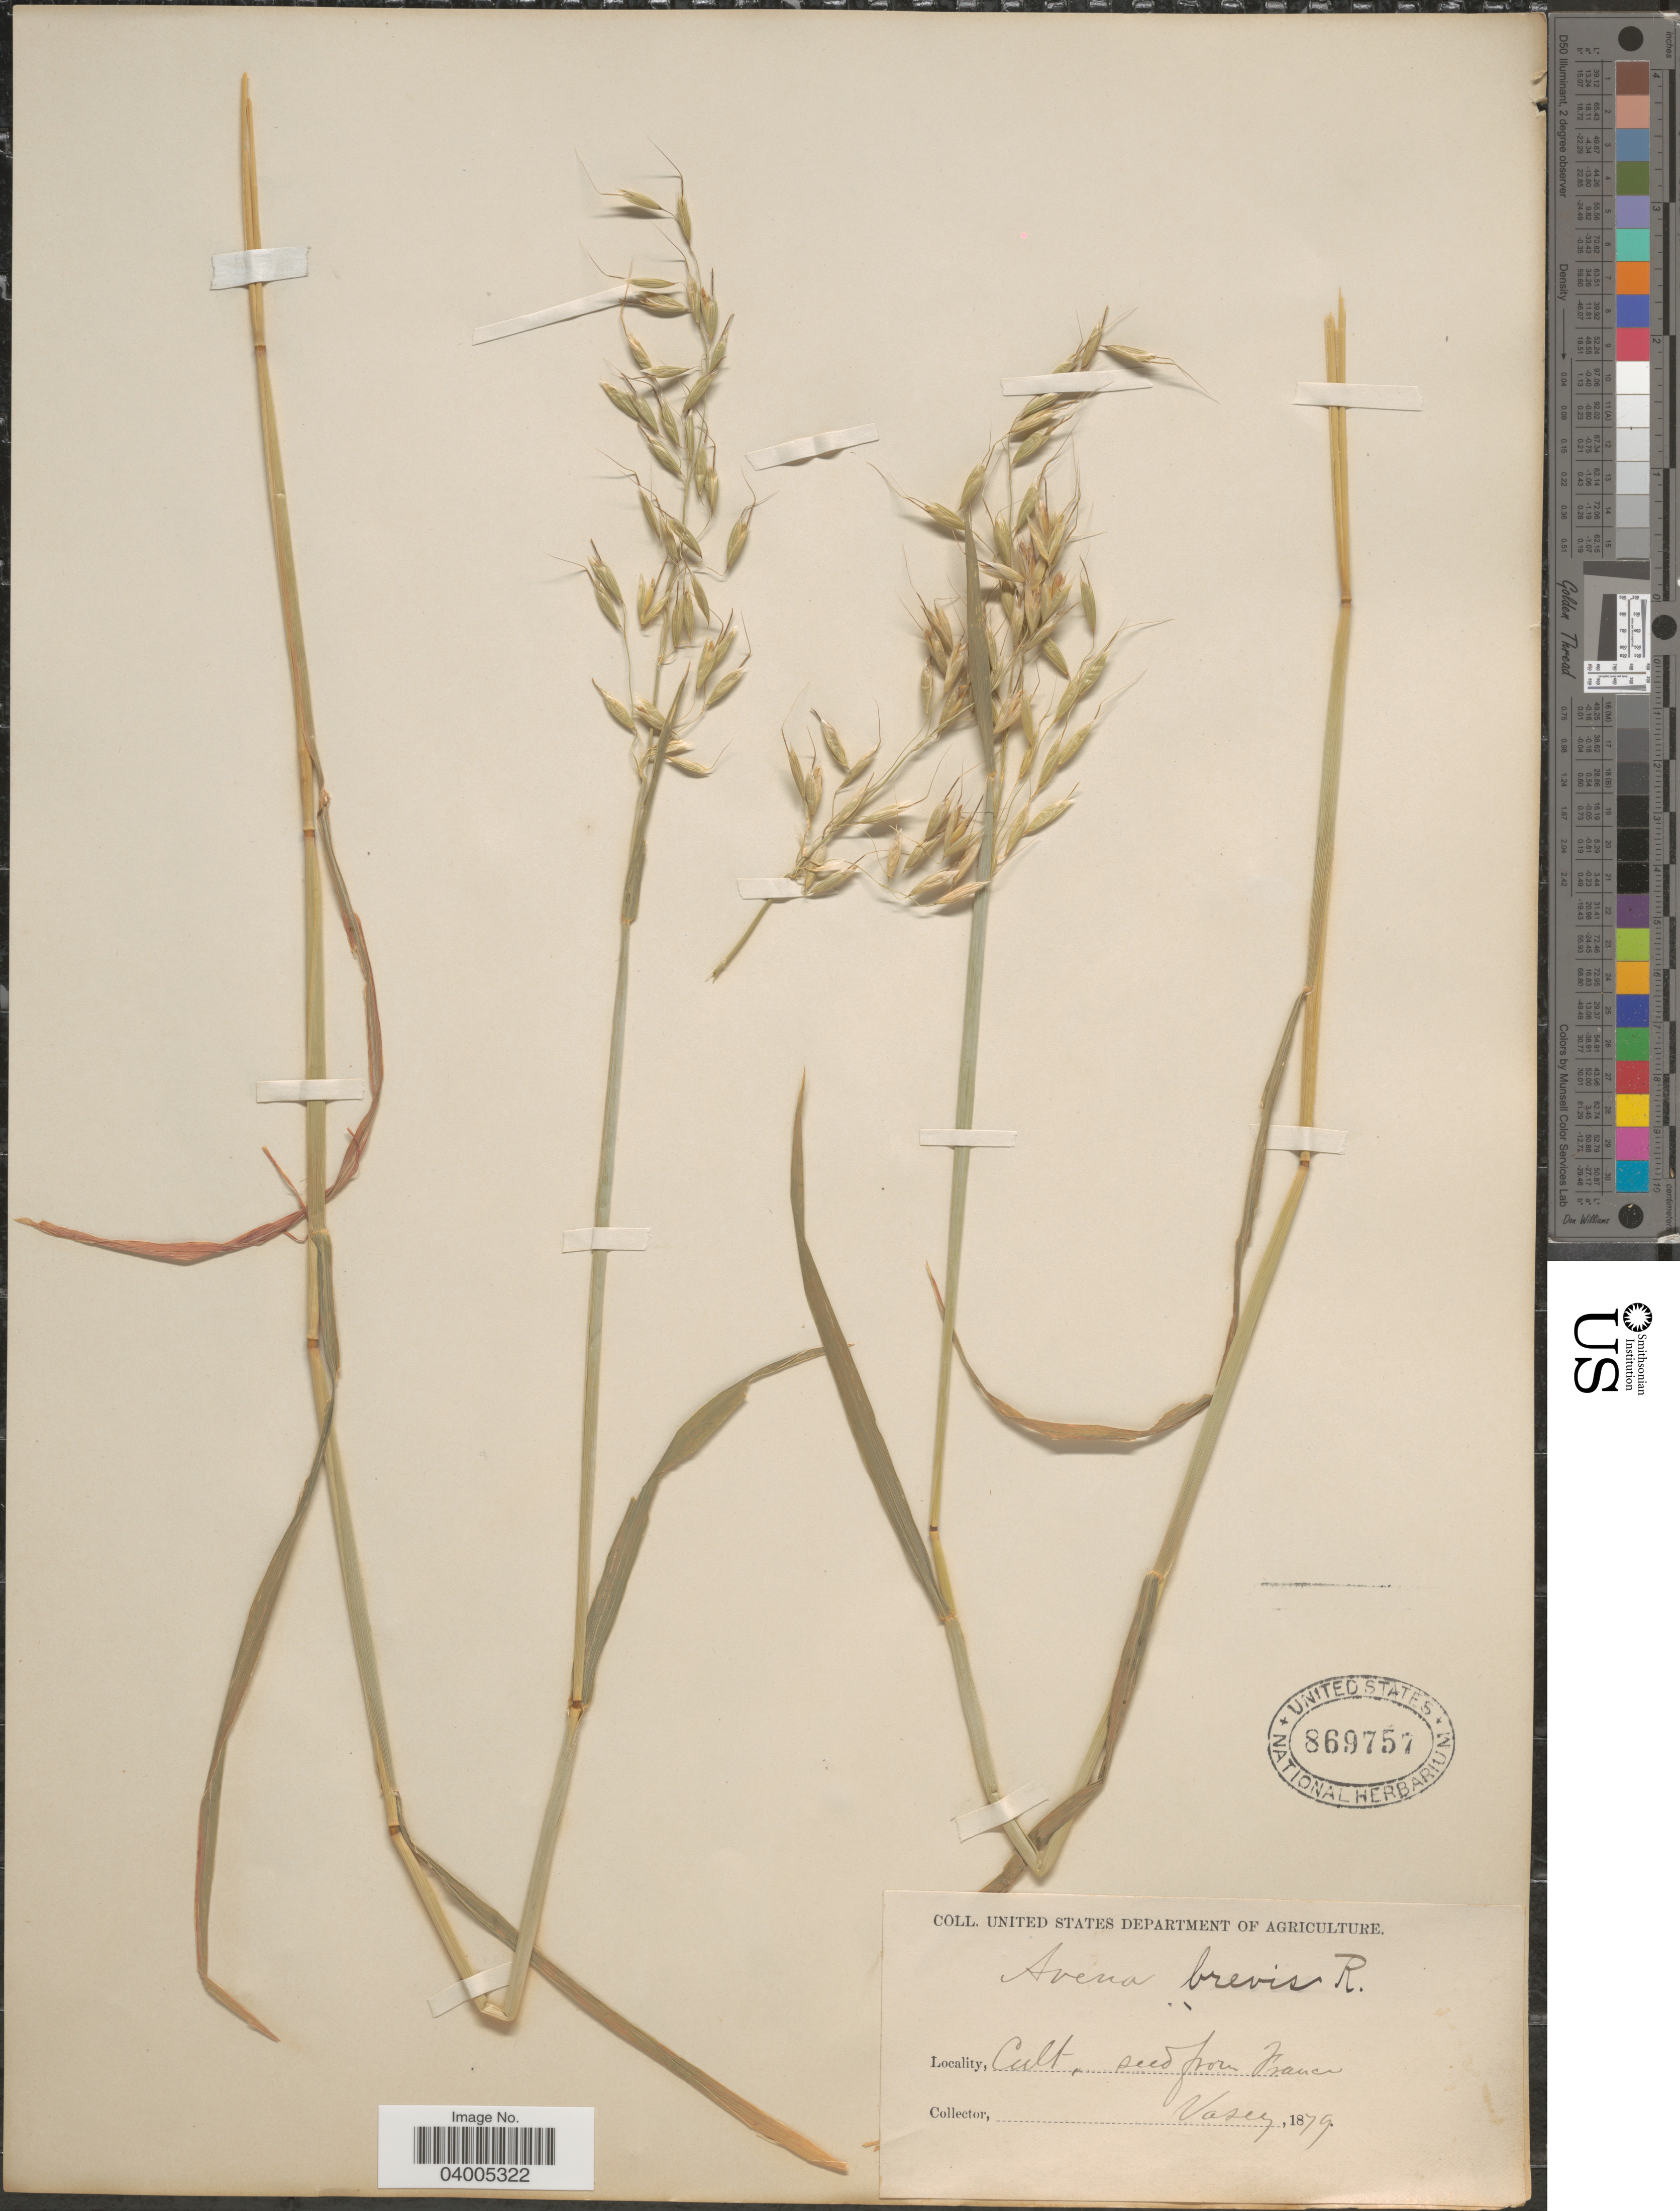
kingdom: Plantae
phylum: Tracheophyta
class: Liliopsida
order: Poales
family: Poaceae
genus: Avena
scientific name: Avena brevis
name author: Bréb.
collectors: Vasey, --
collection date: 1879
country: France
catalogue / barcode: US 869757